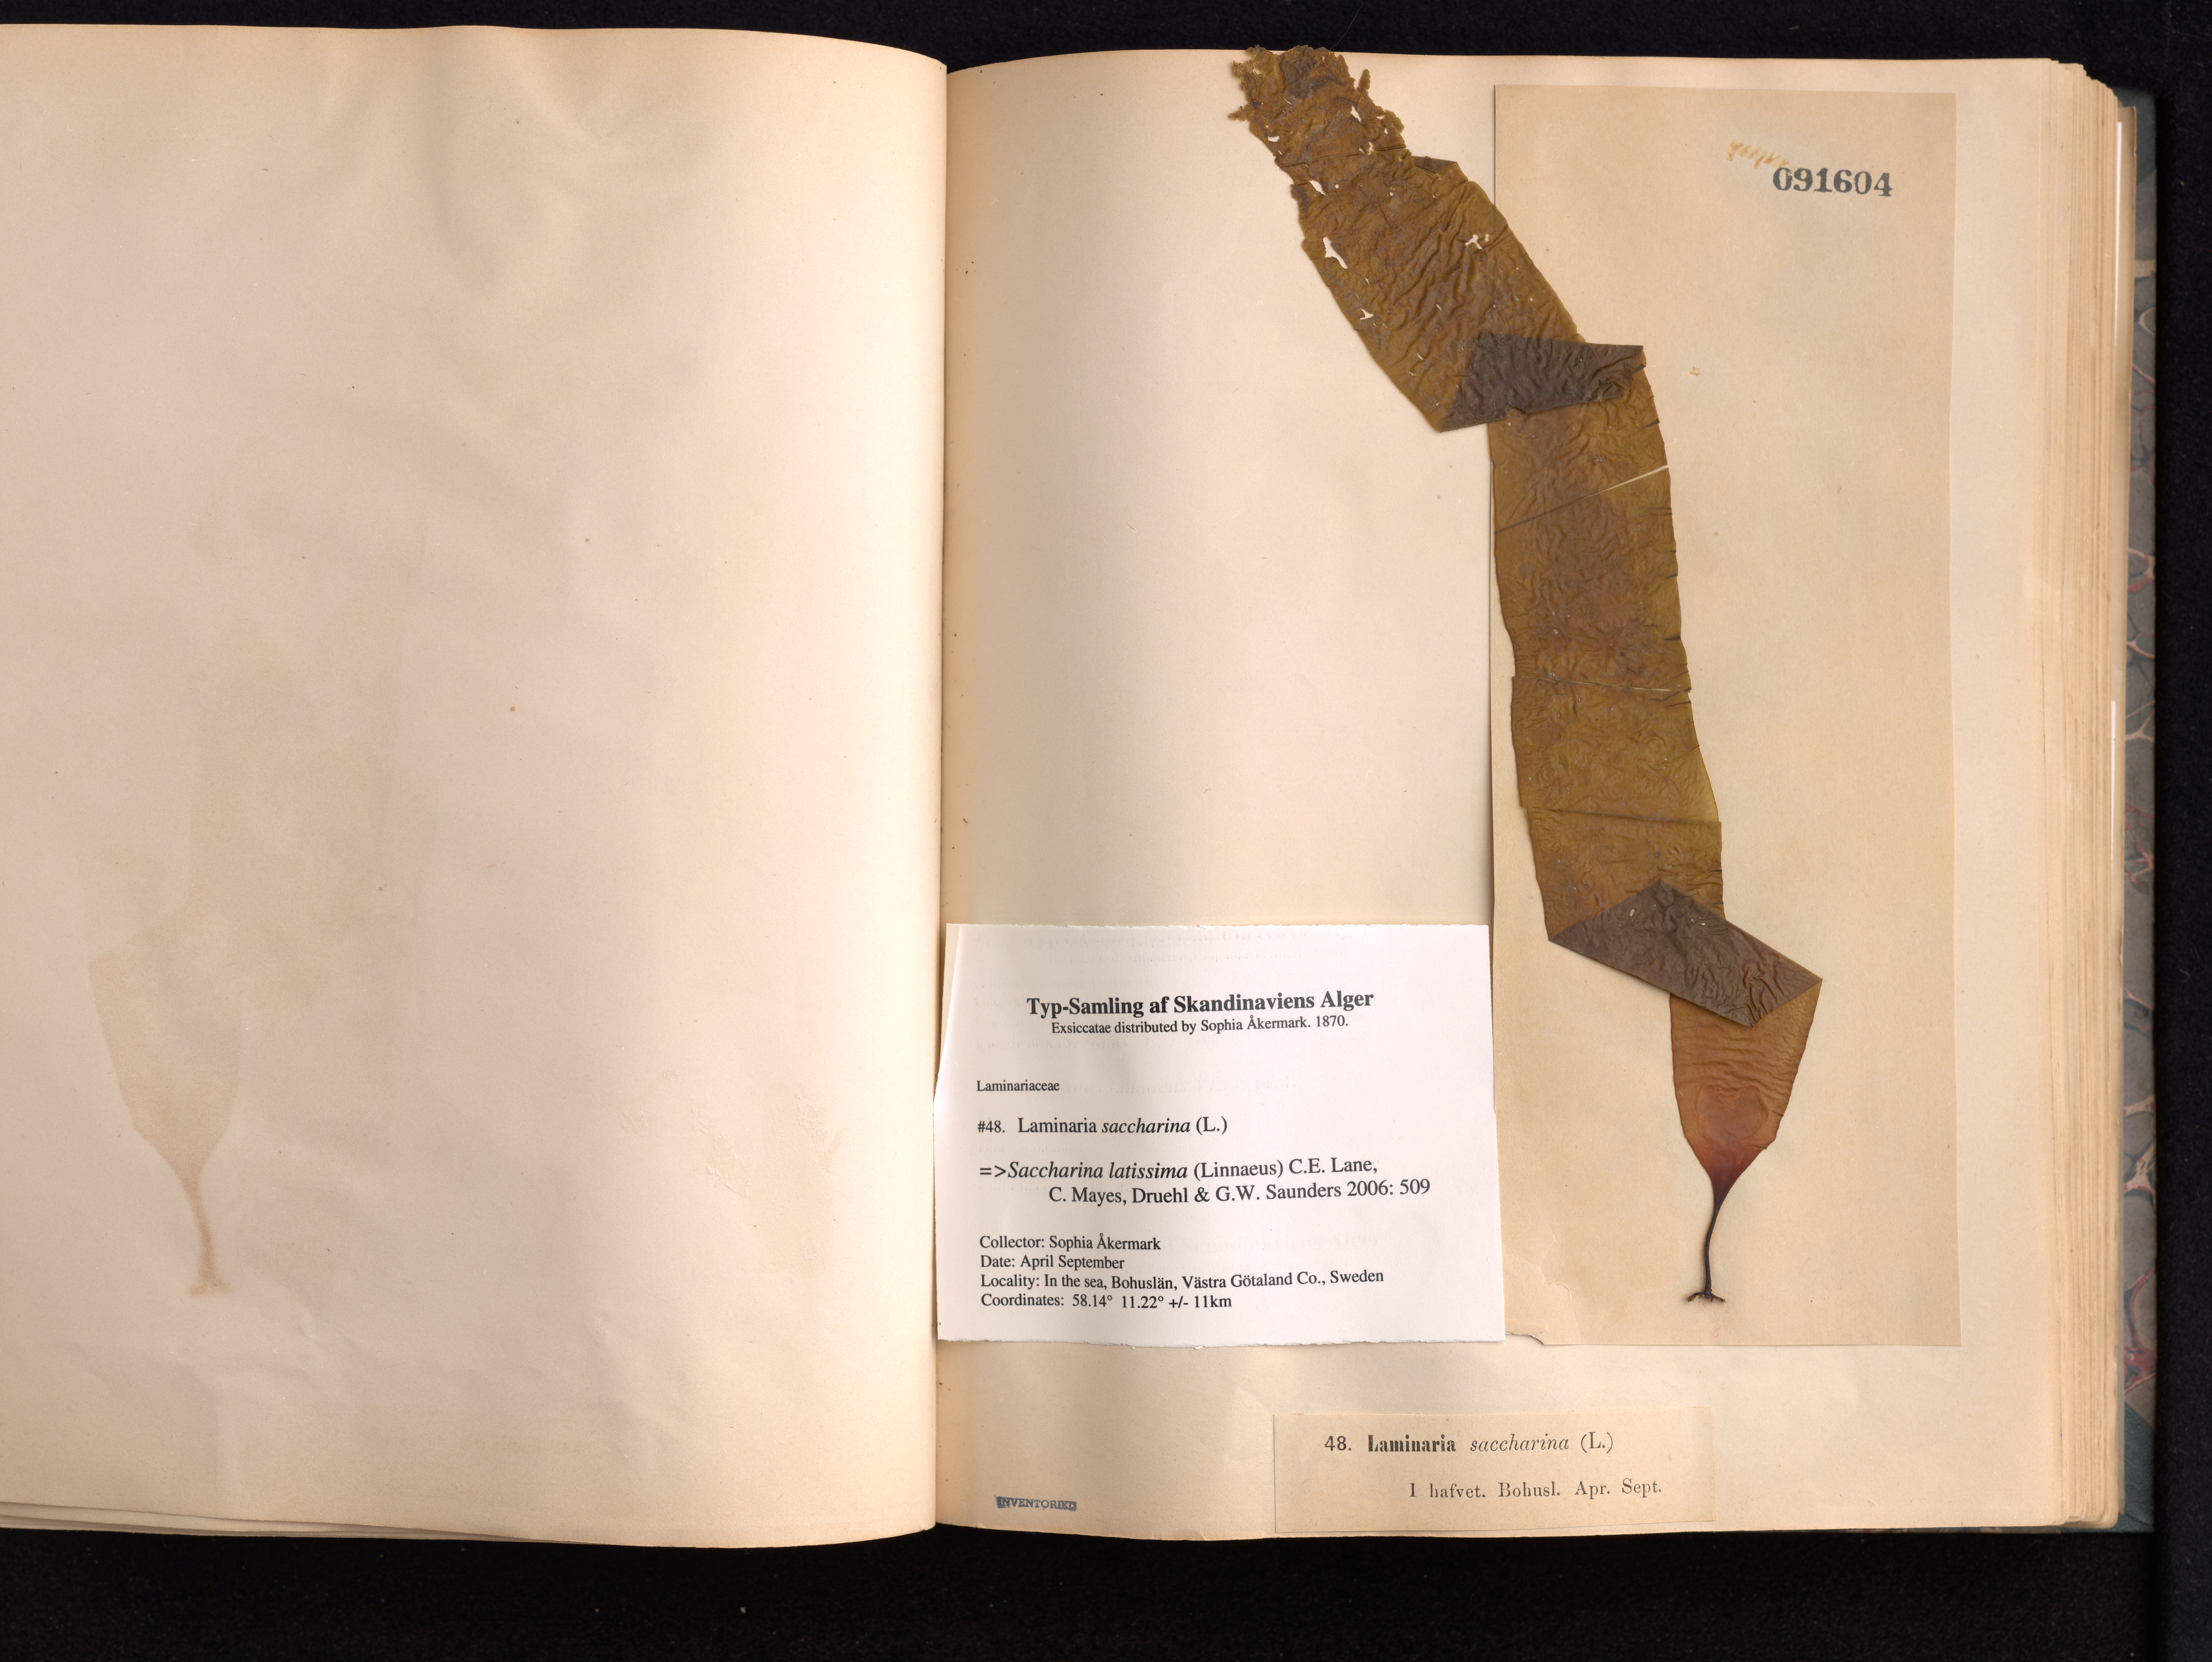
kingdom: Chromista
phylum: Ochrophyta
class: Phaeophyceae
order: Laminariales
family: Laminariaceae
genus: Saccharina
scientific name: Saccharina latissima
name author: C.E. Lane et al.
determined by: Algae name updating Project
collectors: S. Akermark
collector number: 48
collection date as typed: Apr ---- AND -- Sep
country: Sweden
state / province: Västra Götaland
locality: Bohuslan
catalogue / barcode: US 91604